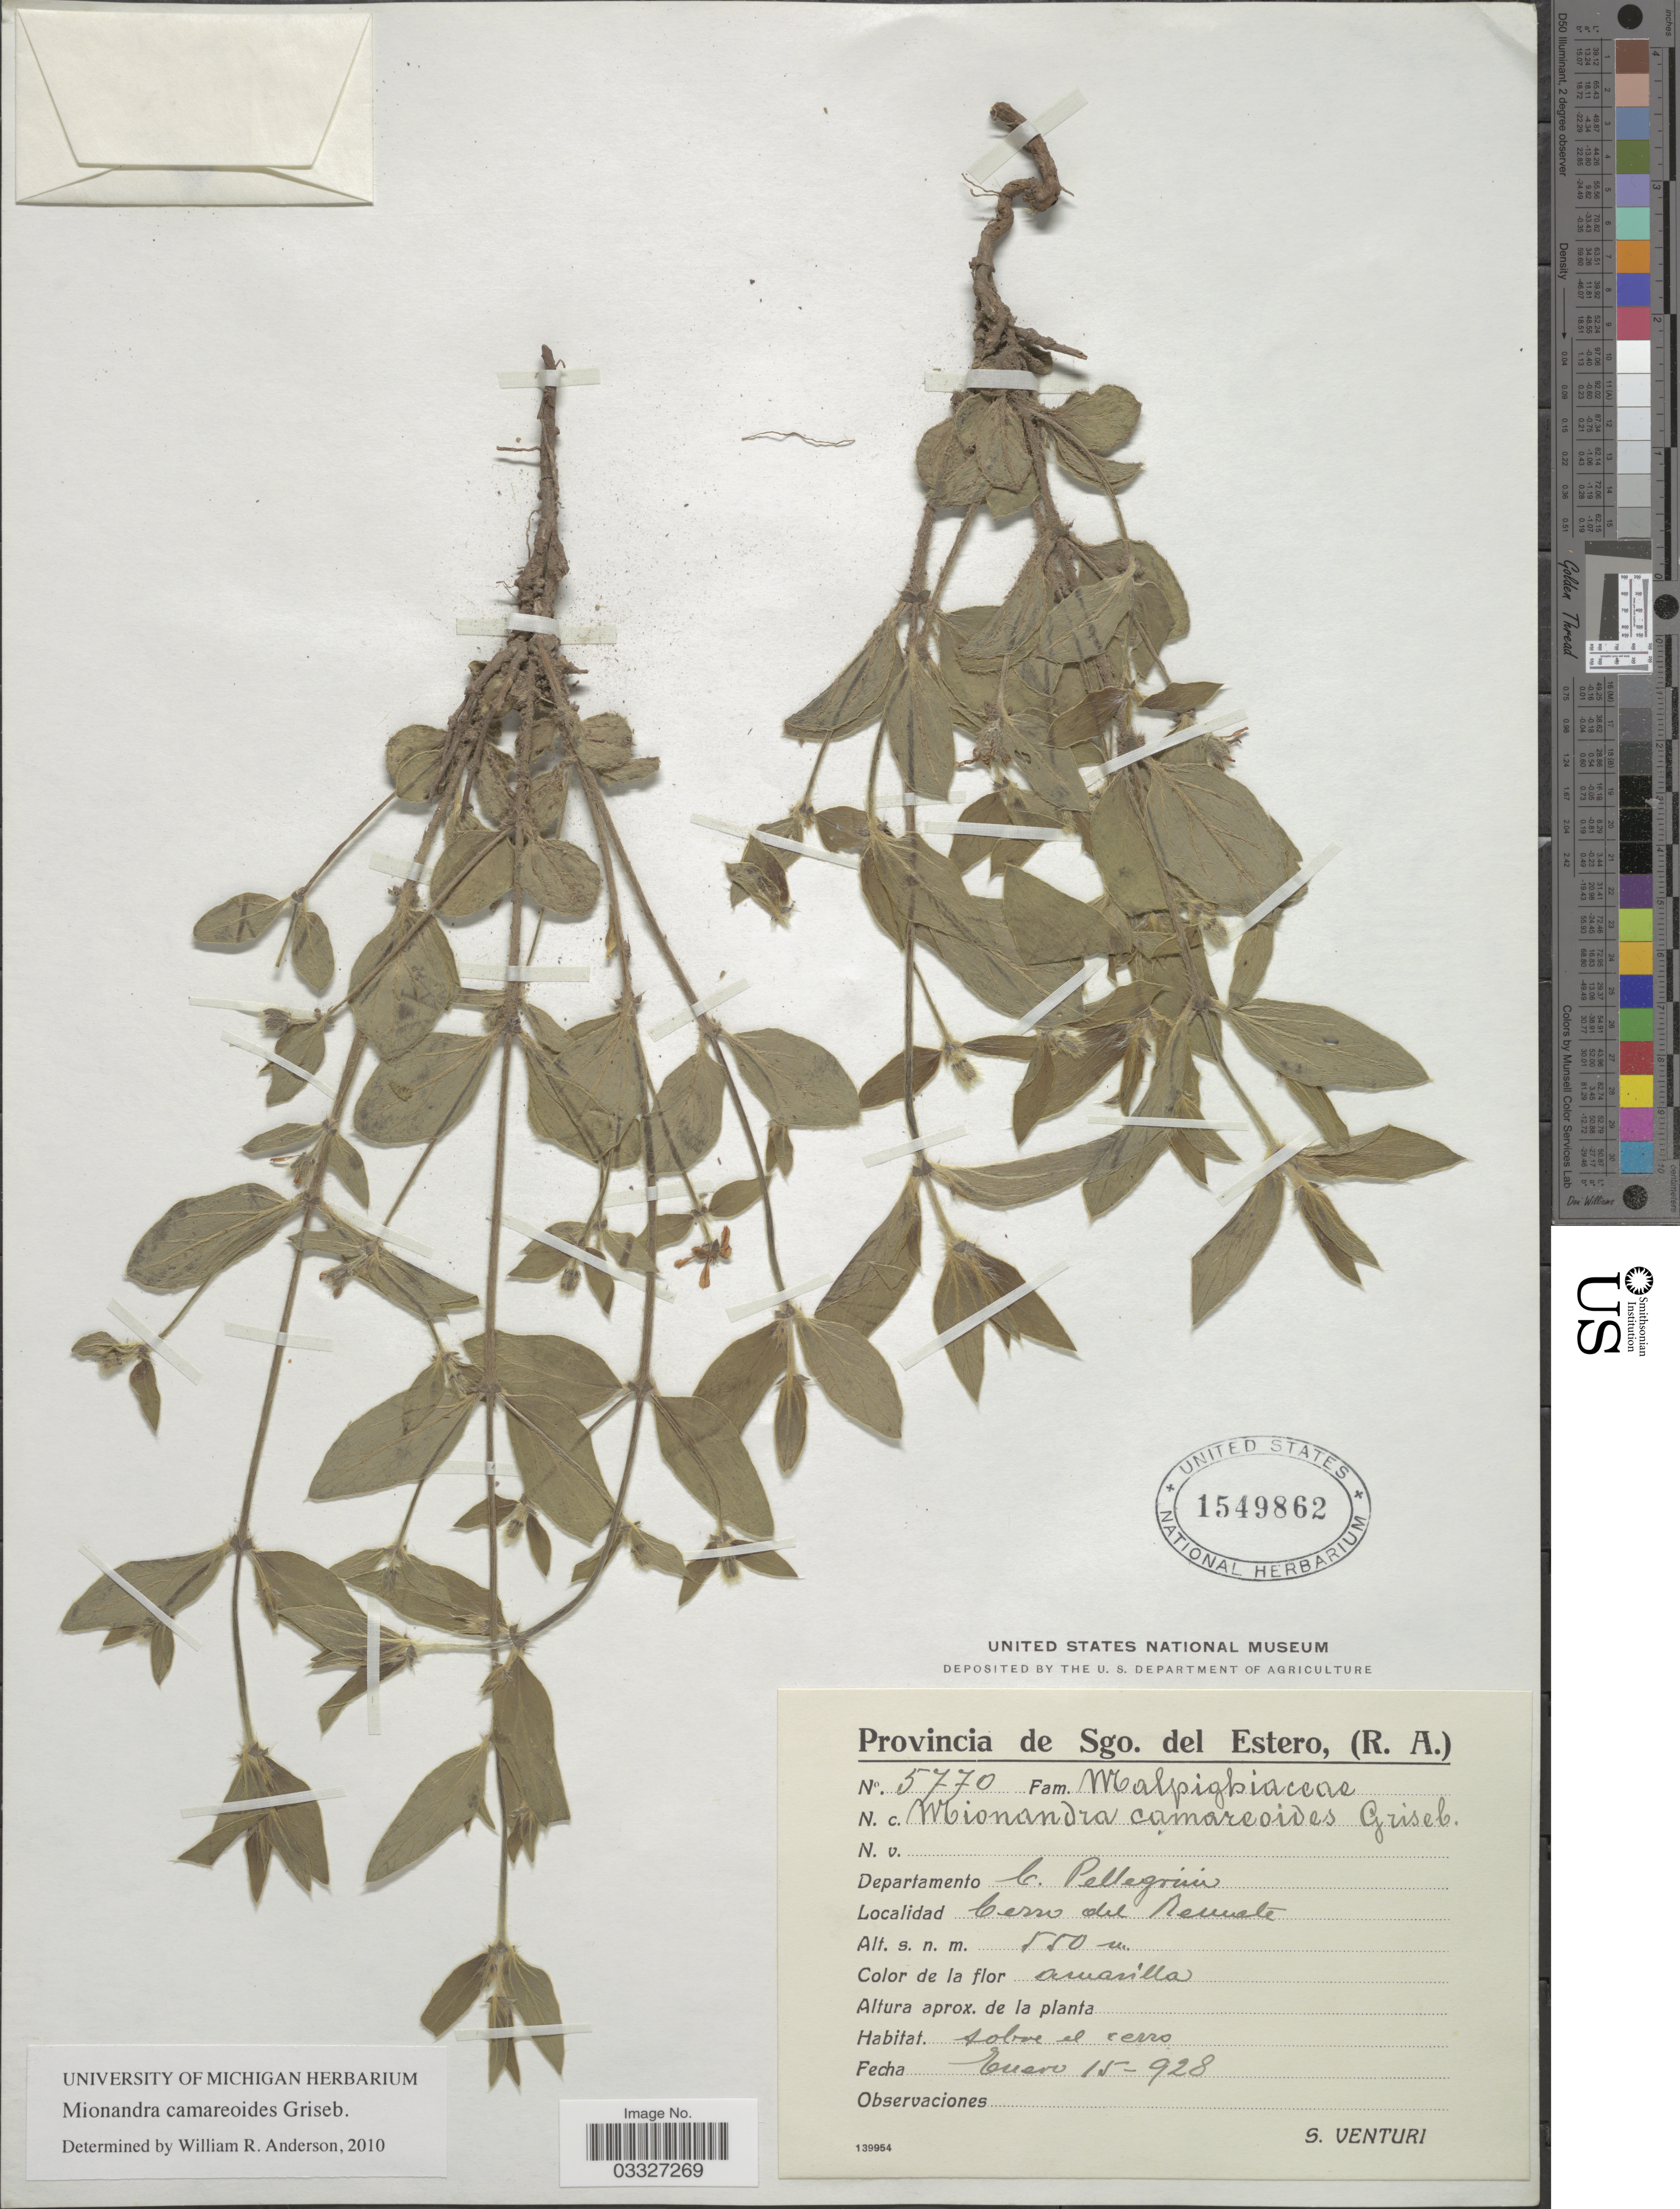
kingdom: Plantae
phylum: Tracheophyta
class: Magnoliopsida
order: Malpighiales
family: Malpighiaceae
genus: Mionandra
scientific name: Mionandra camareoides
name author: Griseb.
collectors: S. Venturi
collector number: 5770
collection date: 1928-01-15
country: Argentina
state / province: Santiago del Estero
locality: Departamento C. Pellegrini. Cerro del Remate.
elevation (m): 550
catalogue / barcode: US 1549862